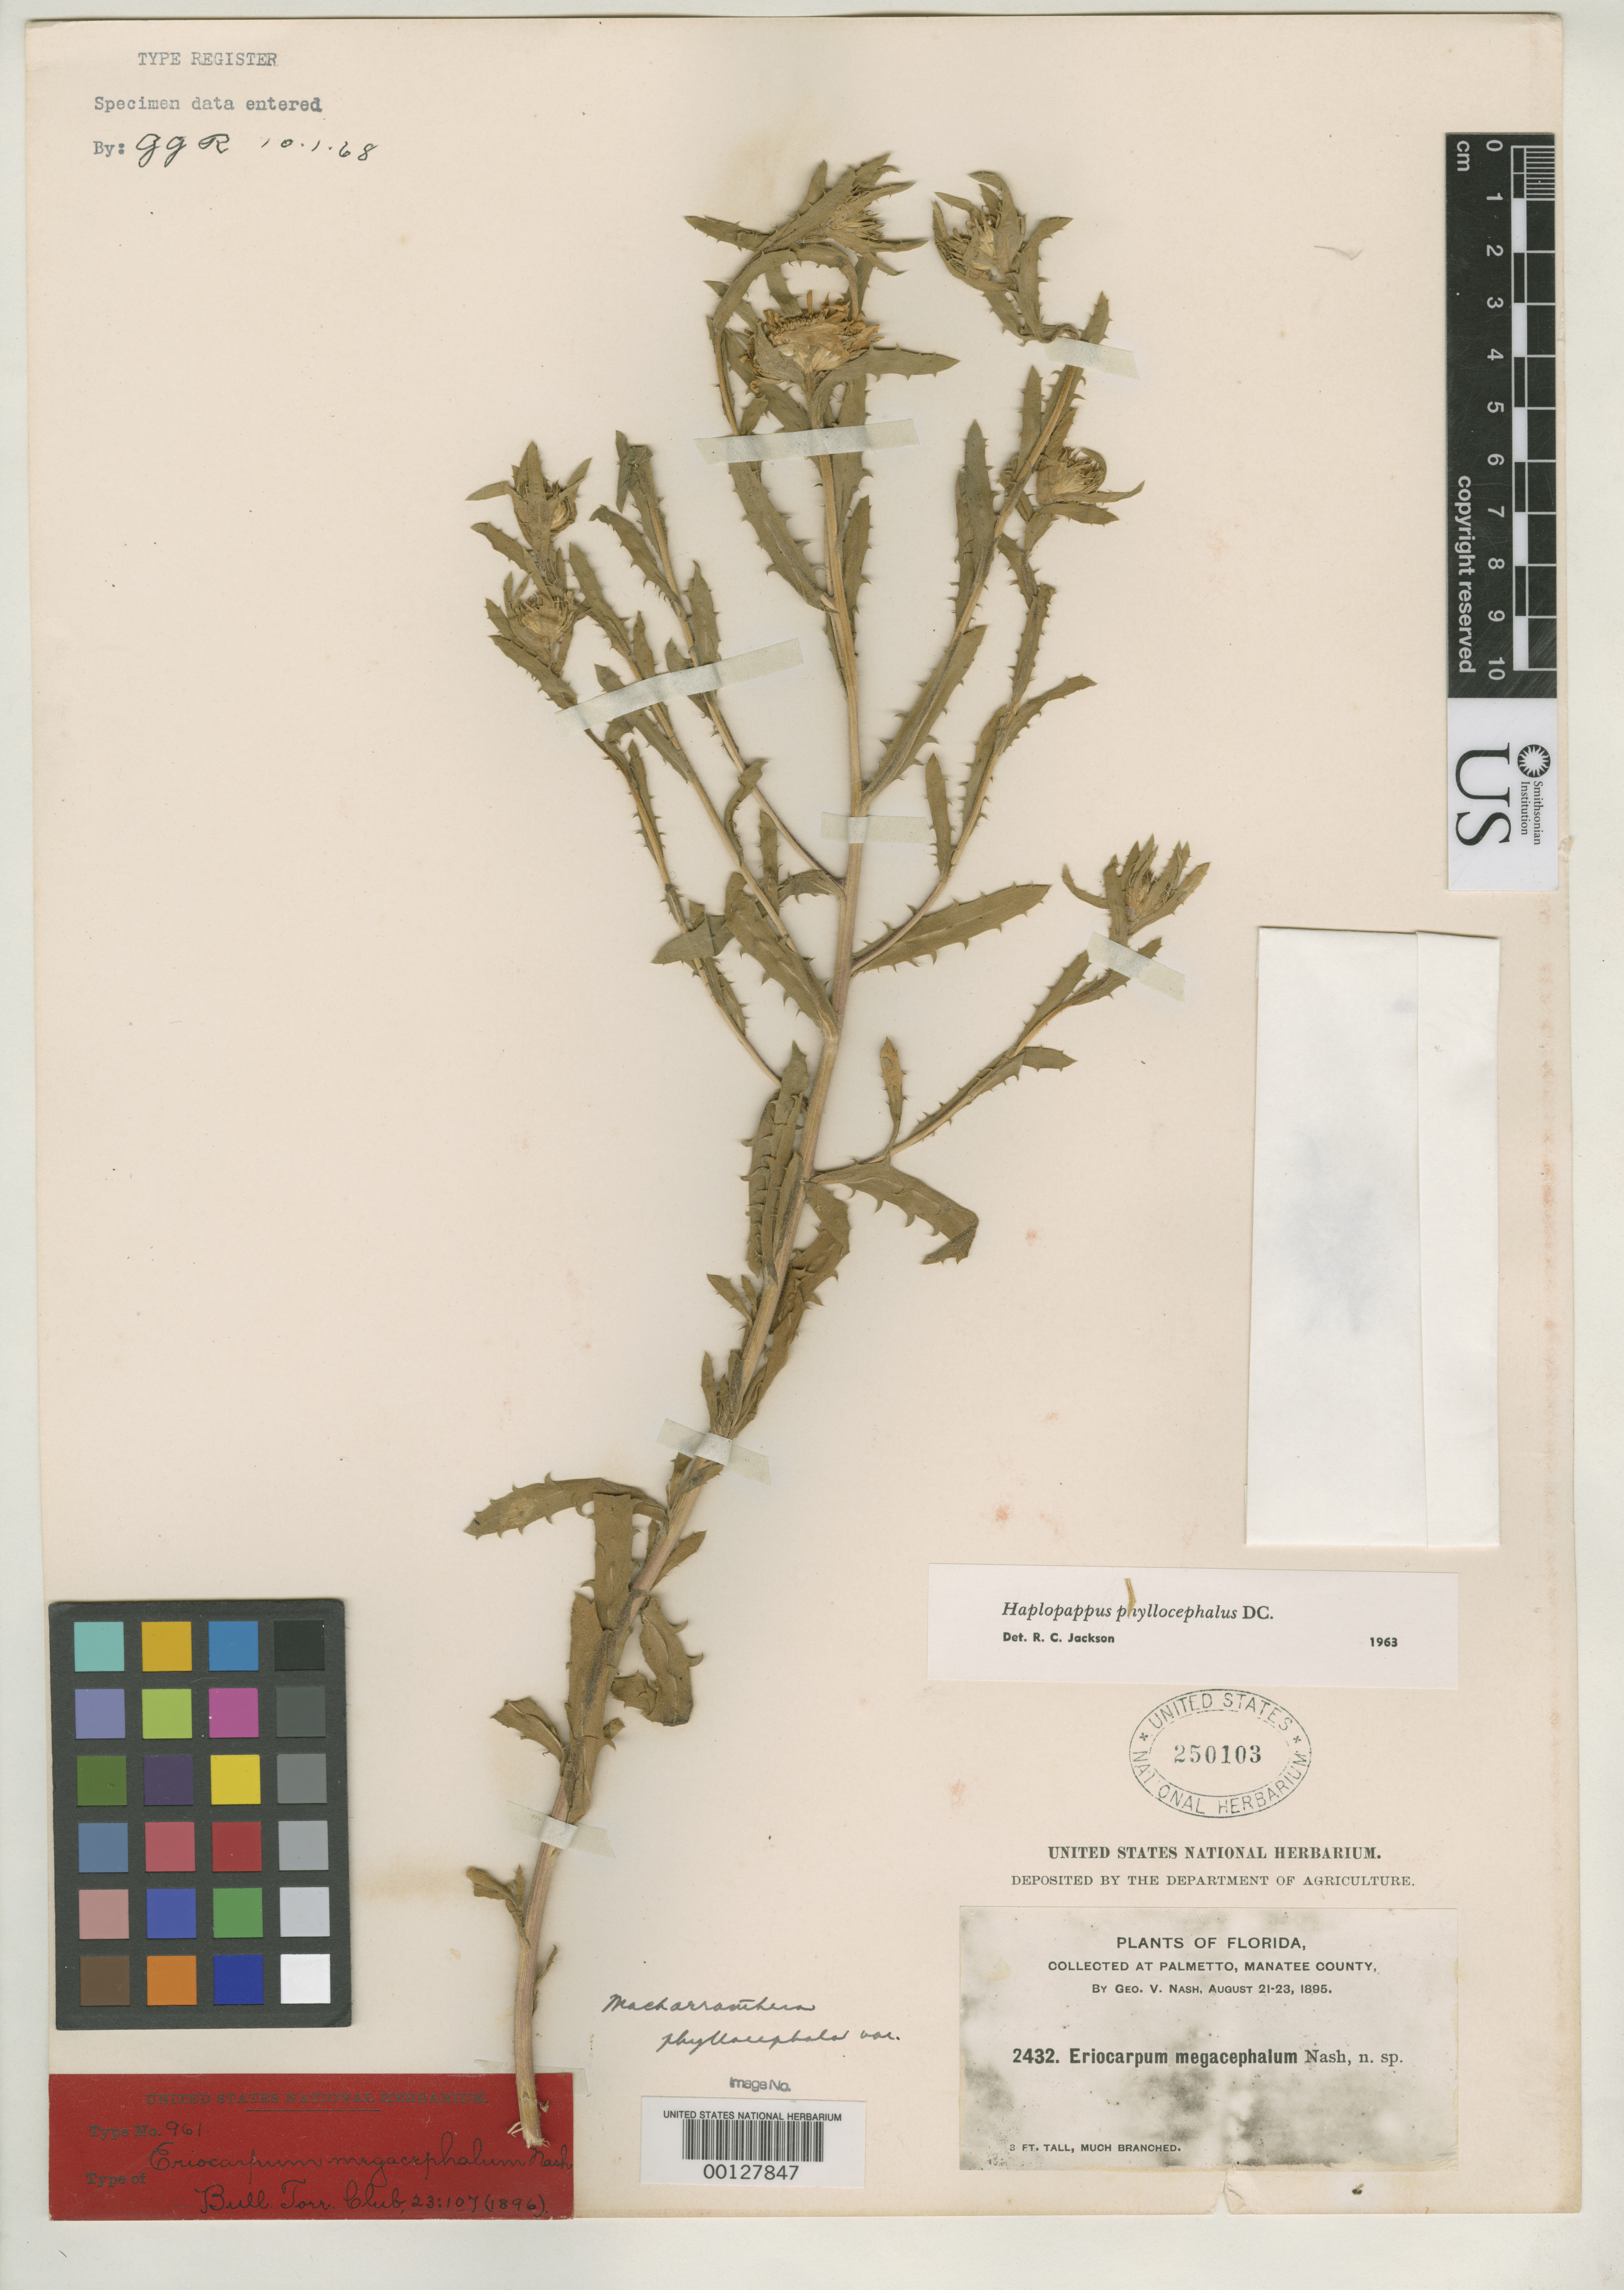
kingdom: Plantae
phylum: Tracheophyta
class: Magnoliopsida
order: Asterales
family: Asteraceae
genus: Eriocarpum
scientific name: Eriocarpum megacephalum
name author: Nash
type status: Type Collection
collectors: G. V. Nash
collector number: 2432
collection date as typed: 21 Aug 1895 to 23 Aug 1895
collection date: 1895-08-21/1895-08-23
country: United States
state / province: Florida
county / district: Manatee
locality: Palmetto.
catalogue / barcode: US 250103